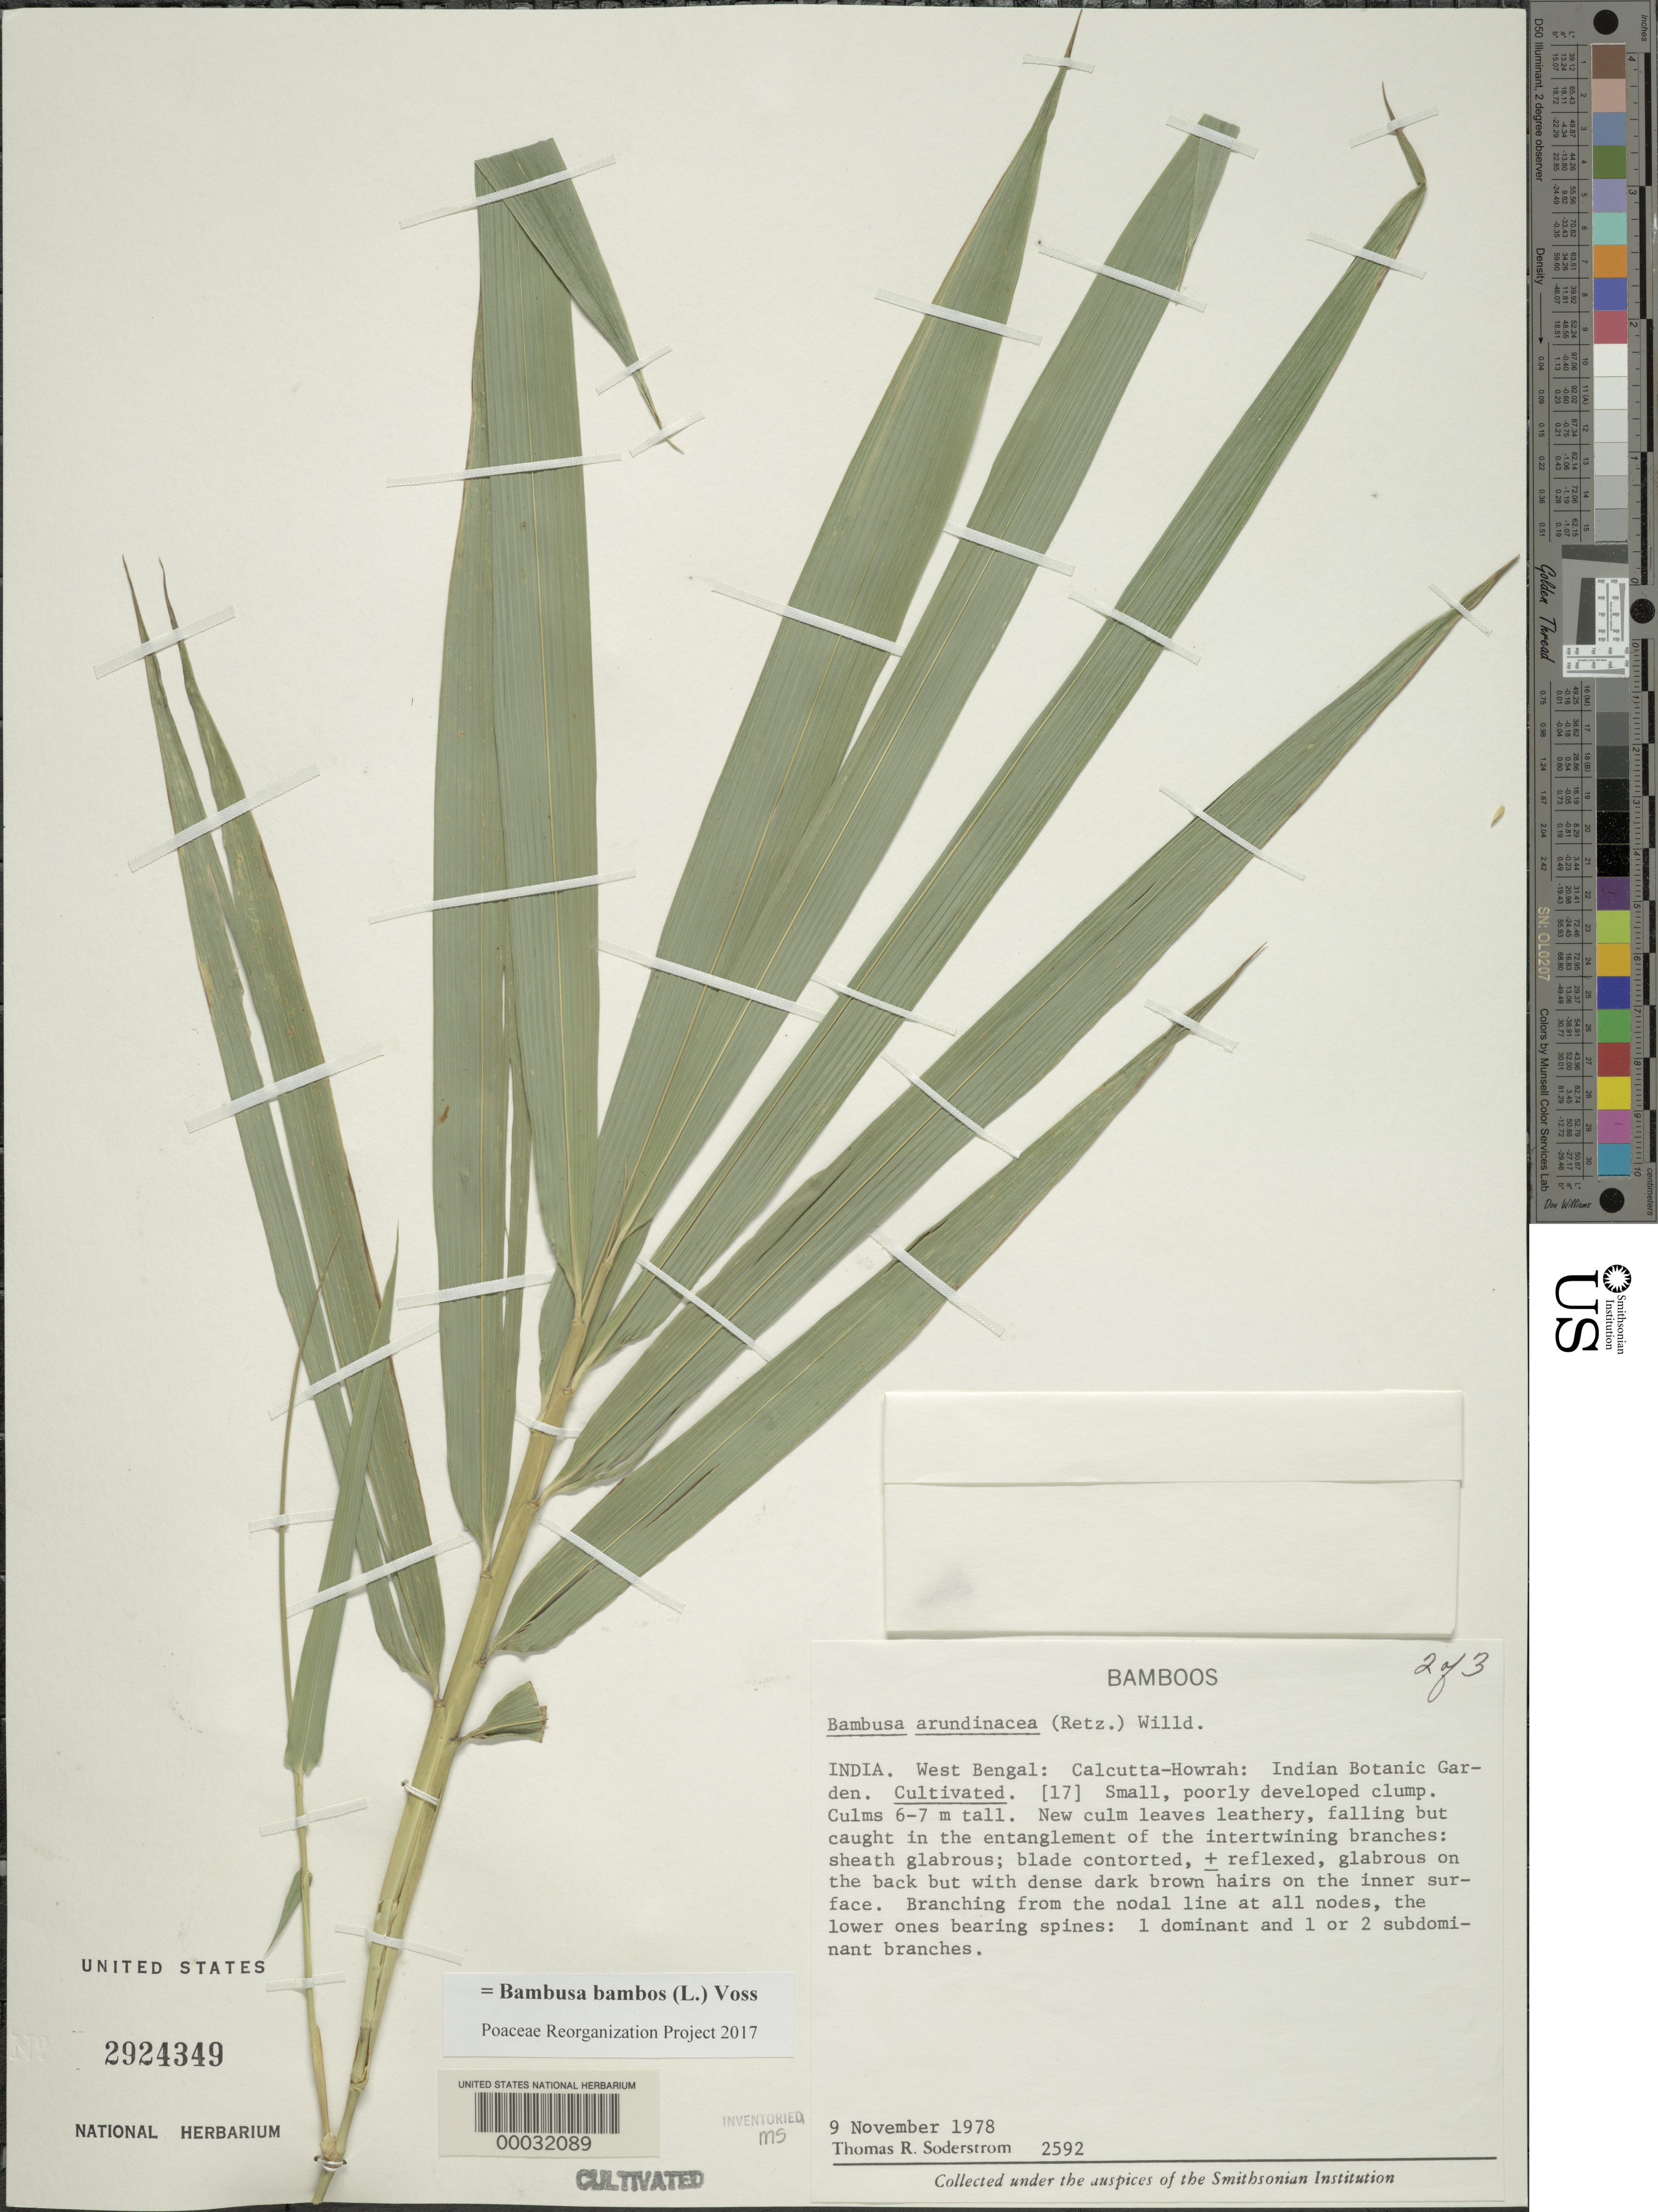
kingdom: Plantae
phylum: Tracheophyta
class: Liliopsida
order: Poales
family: Poaceae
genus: Bambusa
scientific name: Bambusa bambos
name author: (L.) Voss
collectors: T. R. Soderstrom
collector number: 2592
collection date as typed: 09 Nov 1978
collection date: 1978-11-09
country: India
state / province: West Bengal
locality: Calcutta, howrah, indian botanical garden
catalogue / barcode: US 2924349